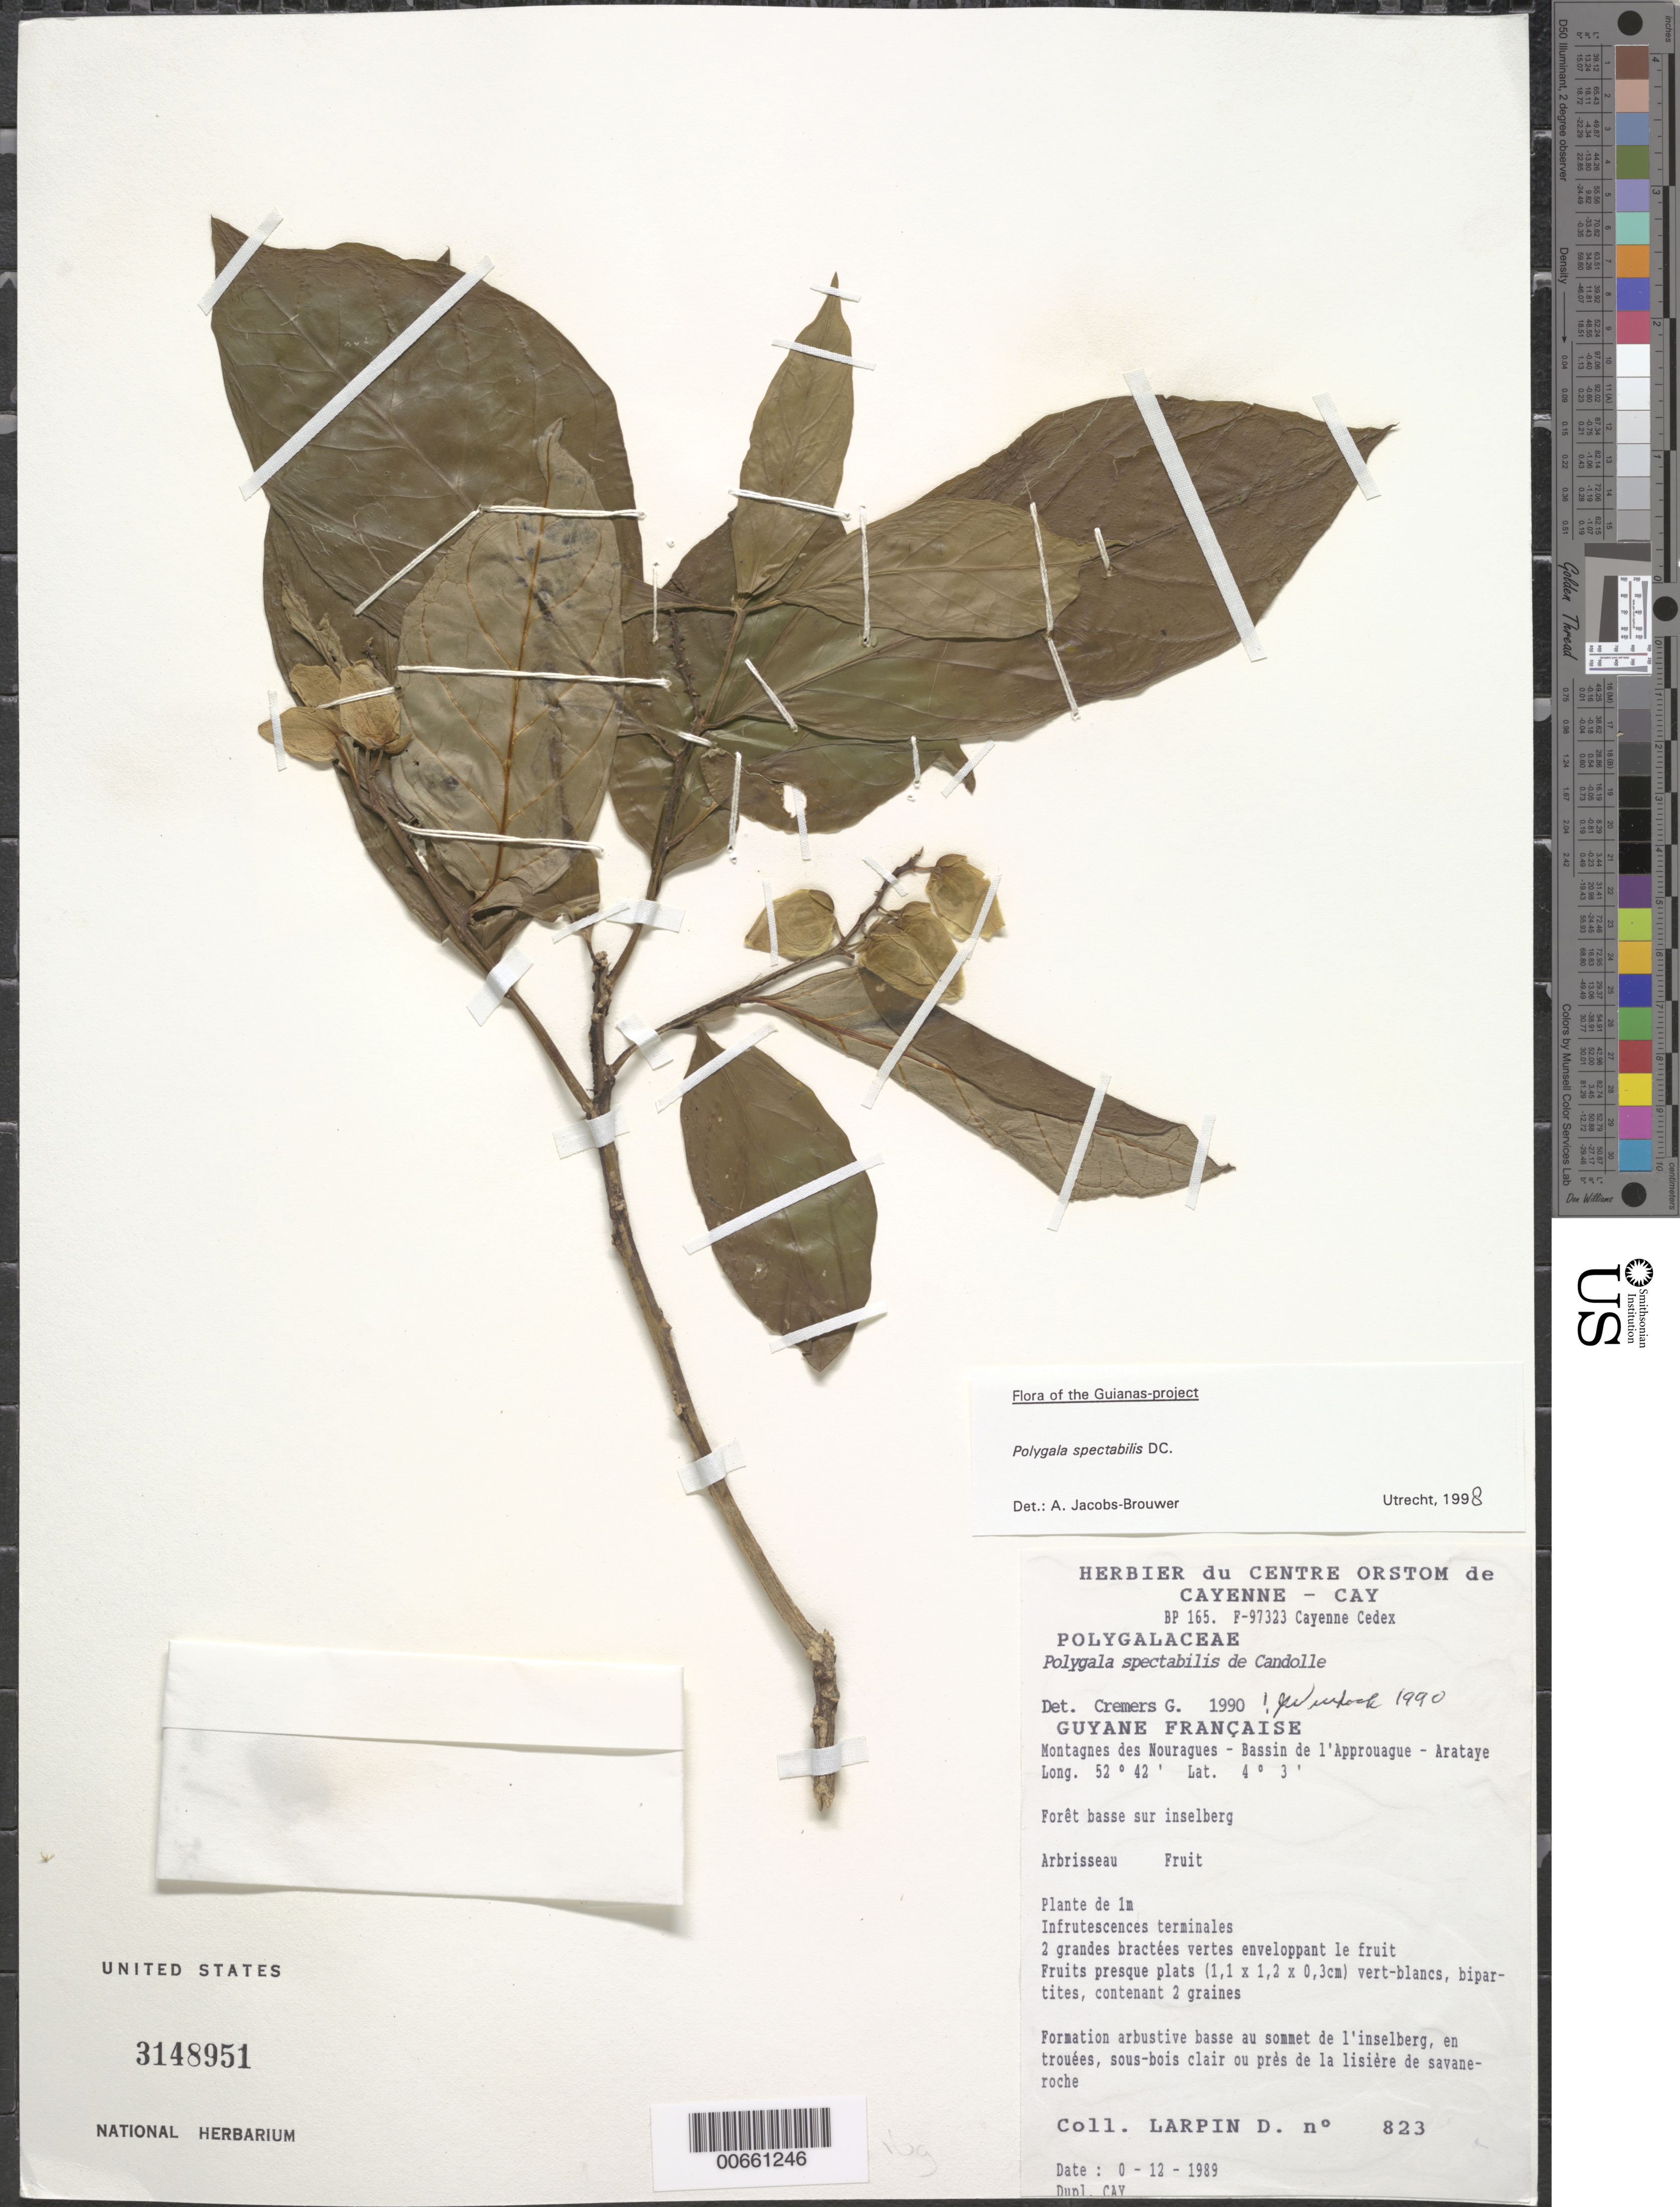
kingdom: Plantae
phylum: Tracheophyta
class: Magnoliopsida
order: Fabales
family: Polygalaceae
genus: Caamembeca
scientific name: Caamembeca spectabilis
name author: (DC.) J.F.B. Pastore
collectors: D. Larpin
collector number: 823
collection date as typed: Dec-89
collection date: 1989-12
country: French Guiana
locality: Station des Nouragues, Bassin de l'Approuague, Arataye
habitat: Low altitude forest on inselberg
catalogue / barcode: US 3148951